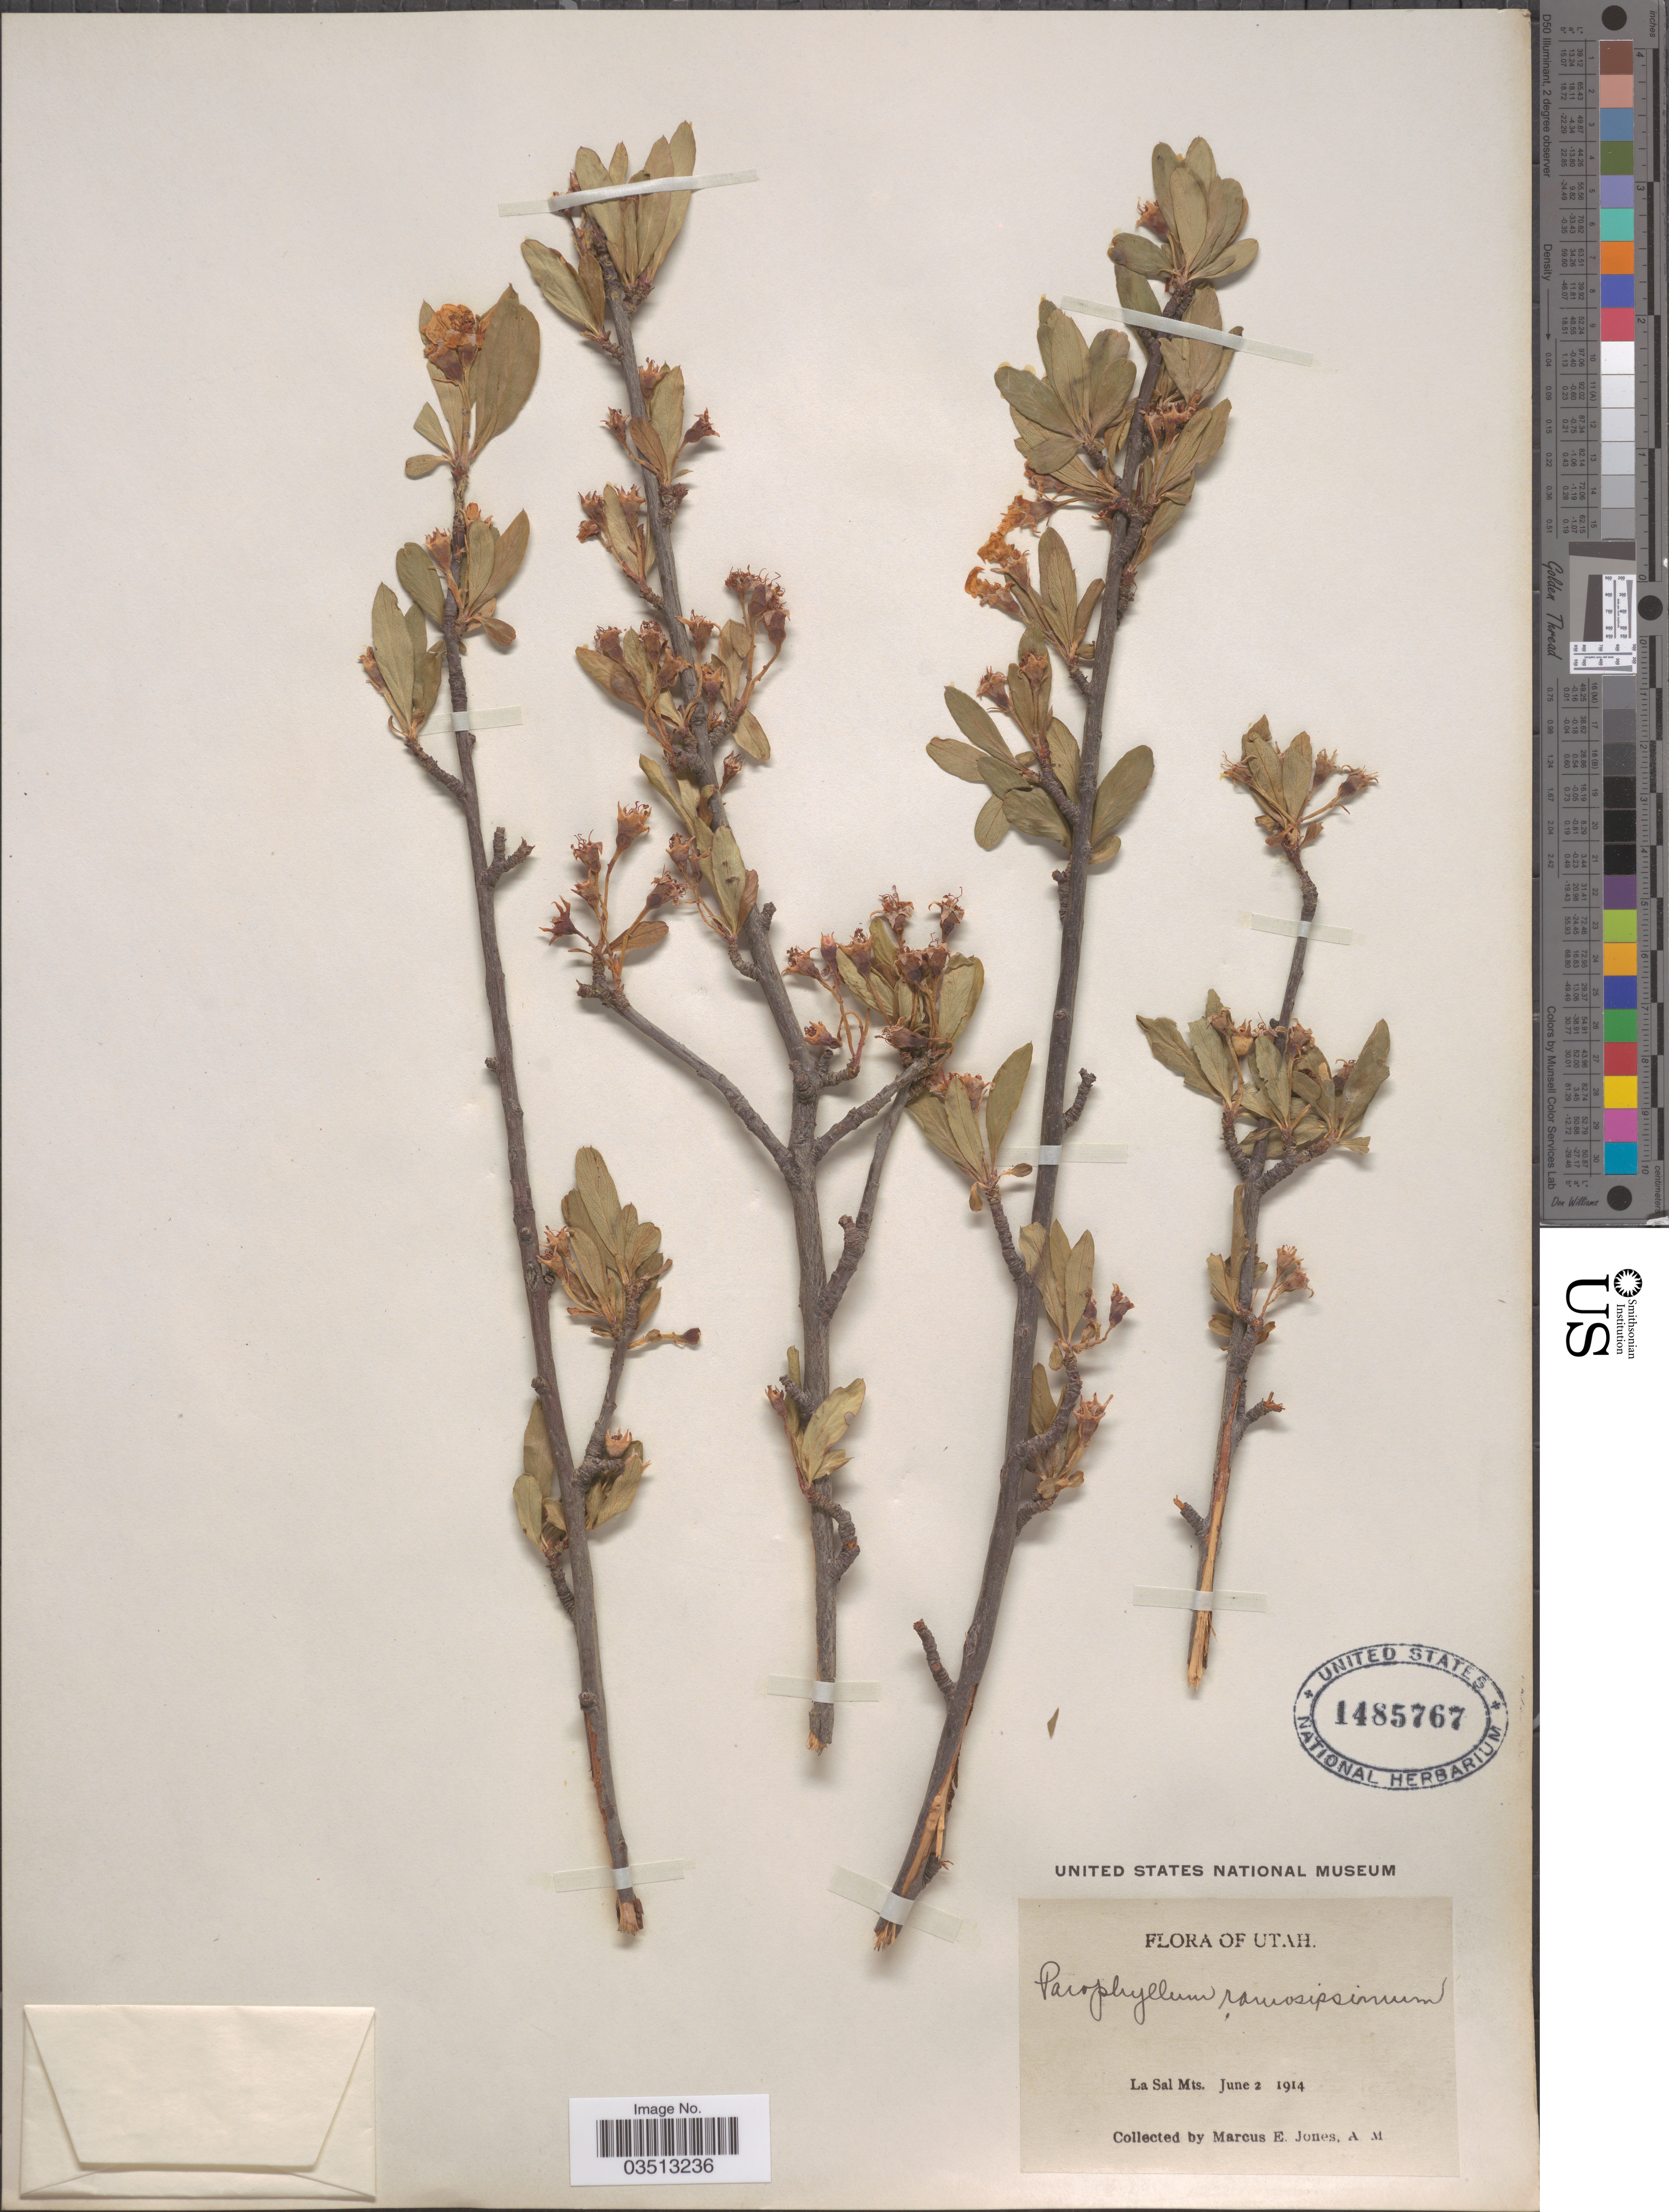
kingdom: Plantae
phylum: Tracheophyta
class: Magnoliopsida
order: Rosales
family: Rosaceae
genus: Peraphyllum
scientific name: Peraphyllum ramosissimum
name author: Nutt.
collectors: M. E. Jones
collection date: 1914-06-02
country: United States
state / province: Utah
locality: La Sal Mts.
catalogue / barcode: US 1485767